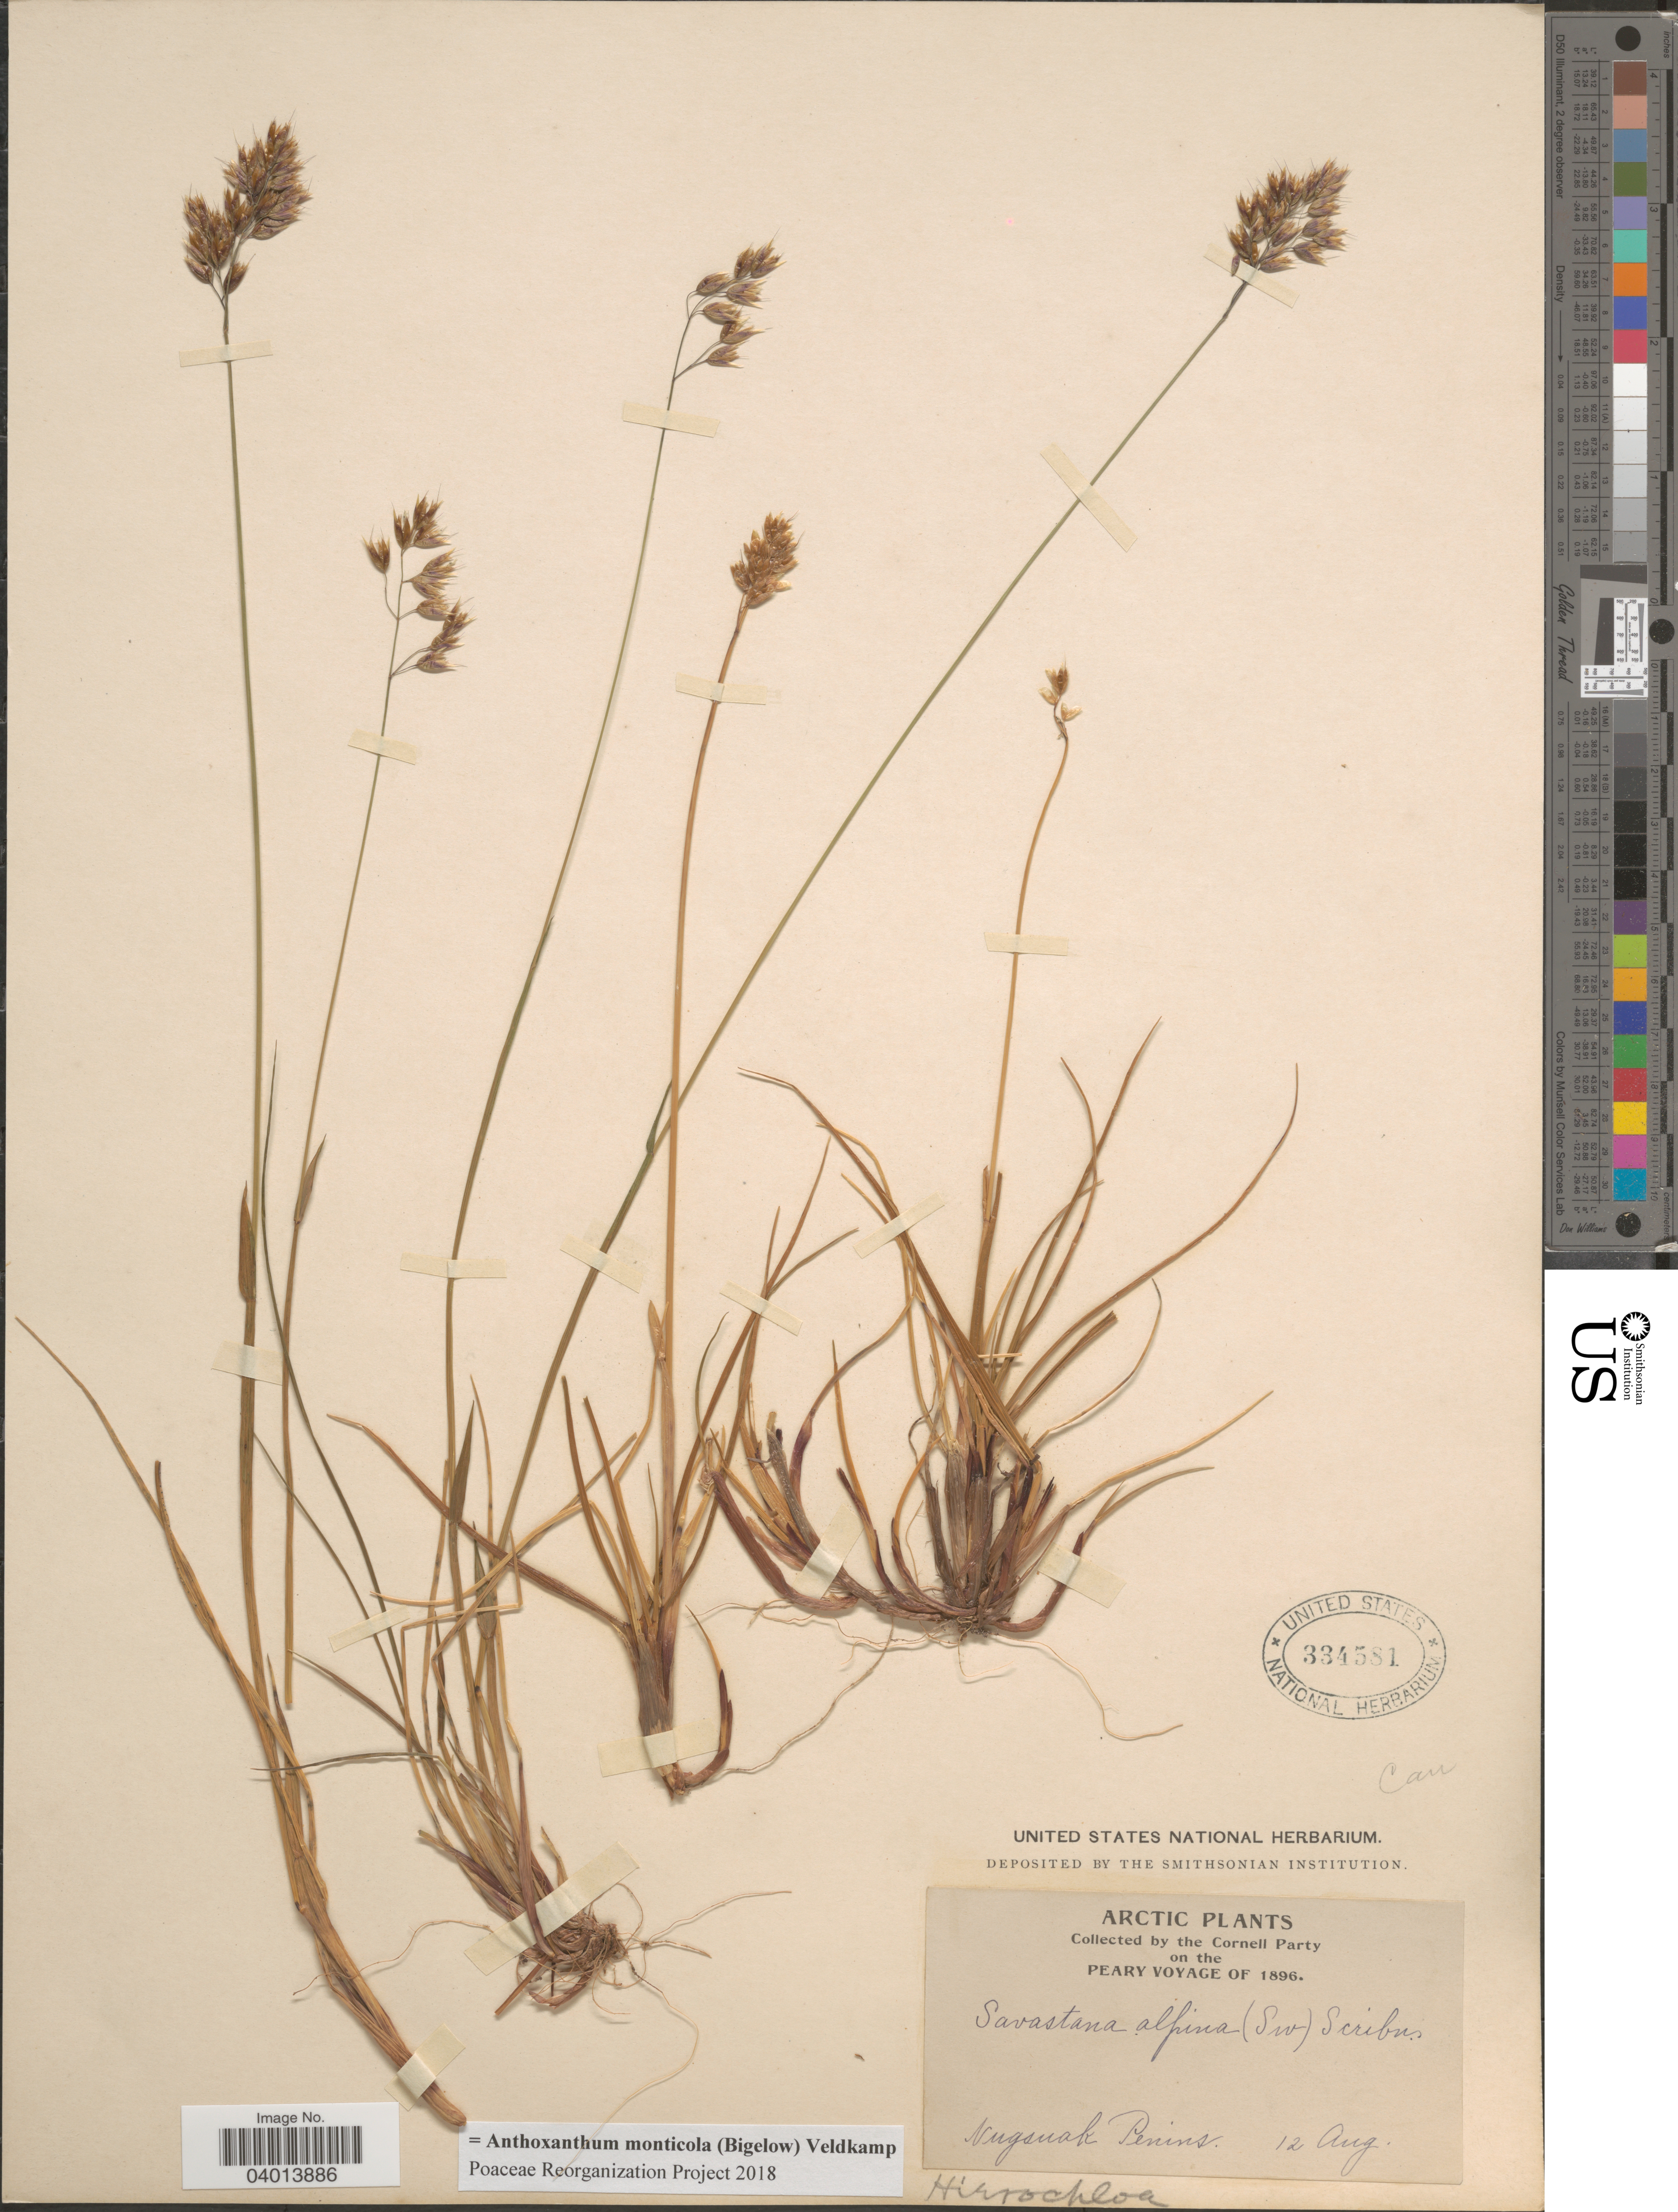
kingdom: Plantae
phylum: Tracheophyta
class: Liliopsida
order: Poales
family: Poaceae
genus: Anthoxanthum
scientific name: Anthoxanthum monticola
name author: (Bigelow) Veldkamp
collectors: Cornell Party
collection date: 1896-08-12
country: Greenland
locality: Arctic. Nugsuak Penins.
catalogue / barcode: US 334581